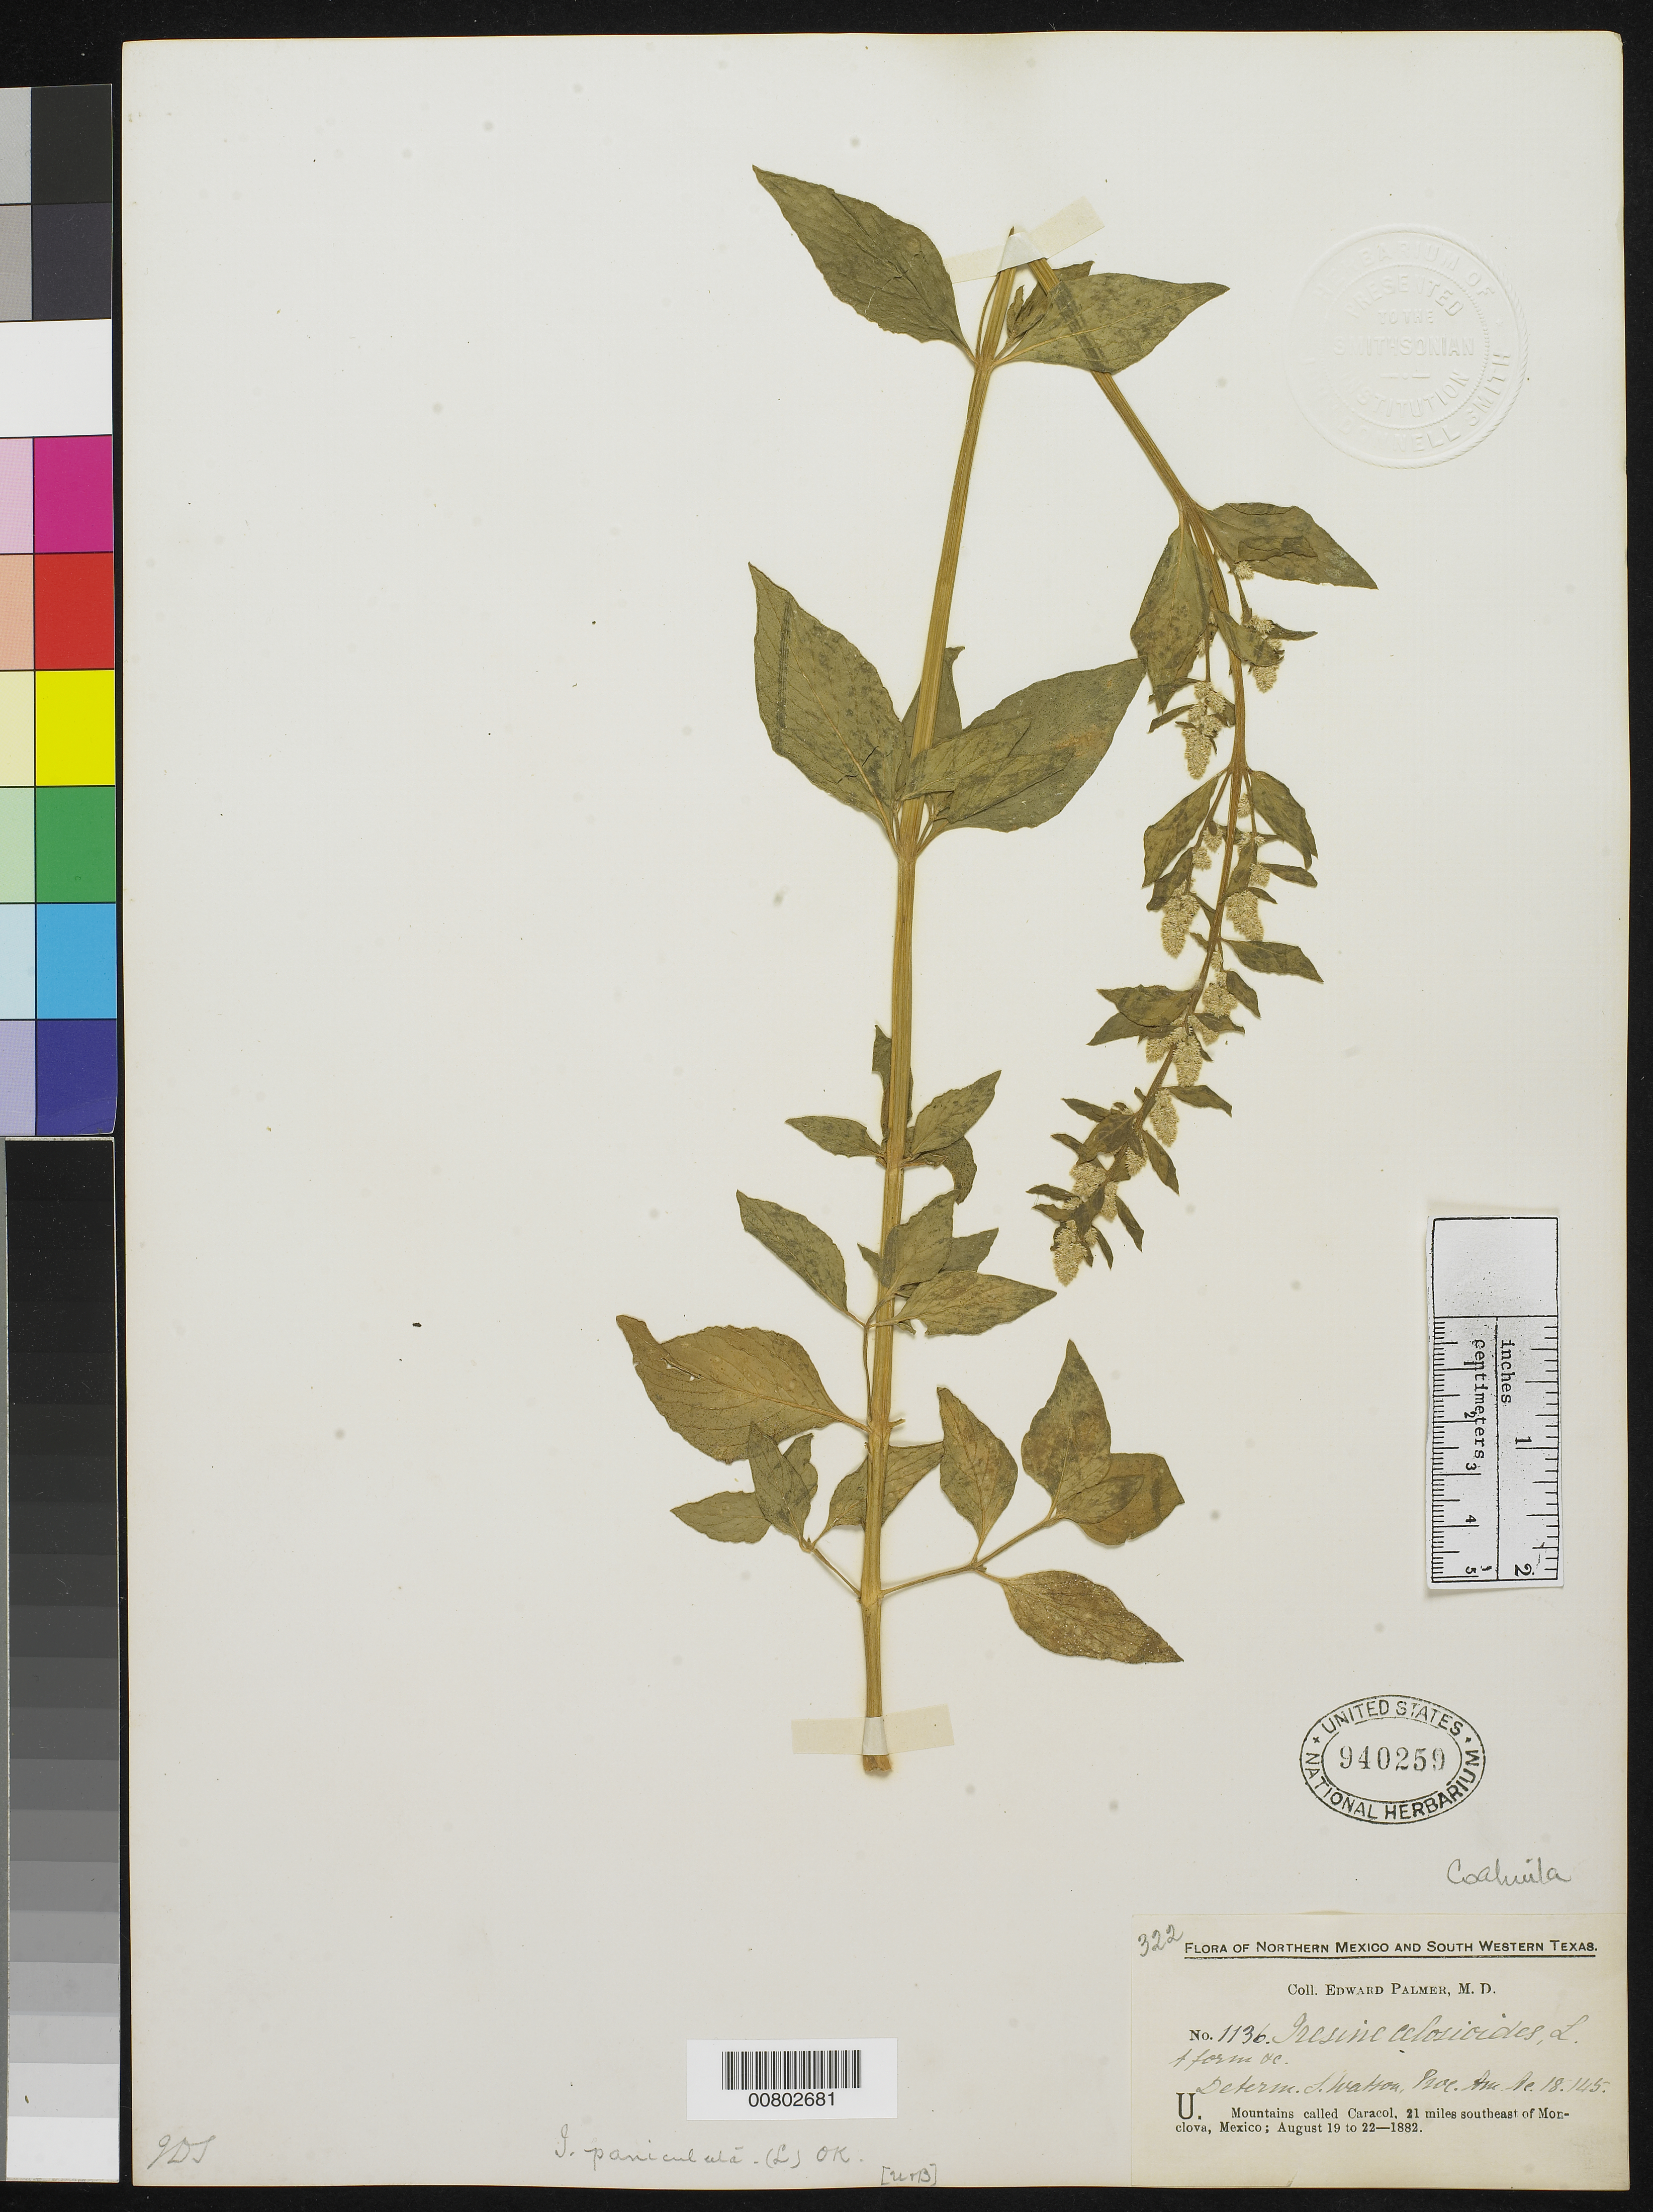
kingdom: Plantae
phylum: Tracheophyta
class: Magnoliopsida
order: Caryophyllales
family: Amaranthaceae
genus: Iresine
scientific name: Iresine celosioides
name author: L.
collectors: E. Palmer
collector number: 1136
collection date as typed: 19 Aug 1882 to 22 Aug 1882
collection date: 1882-08-19/1882-08-22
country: Mexico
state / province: Coahuila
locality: U. Mountains called Caracol, 21 miles southwest of Monclova, Coahuila.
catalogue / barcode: US 940259